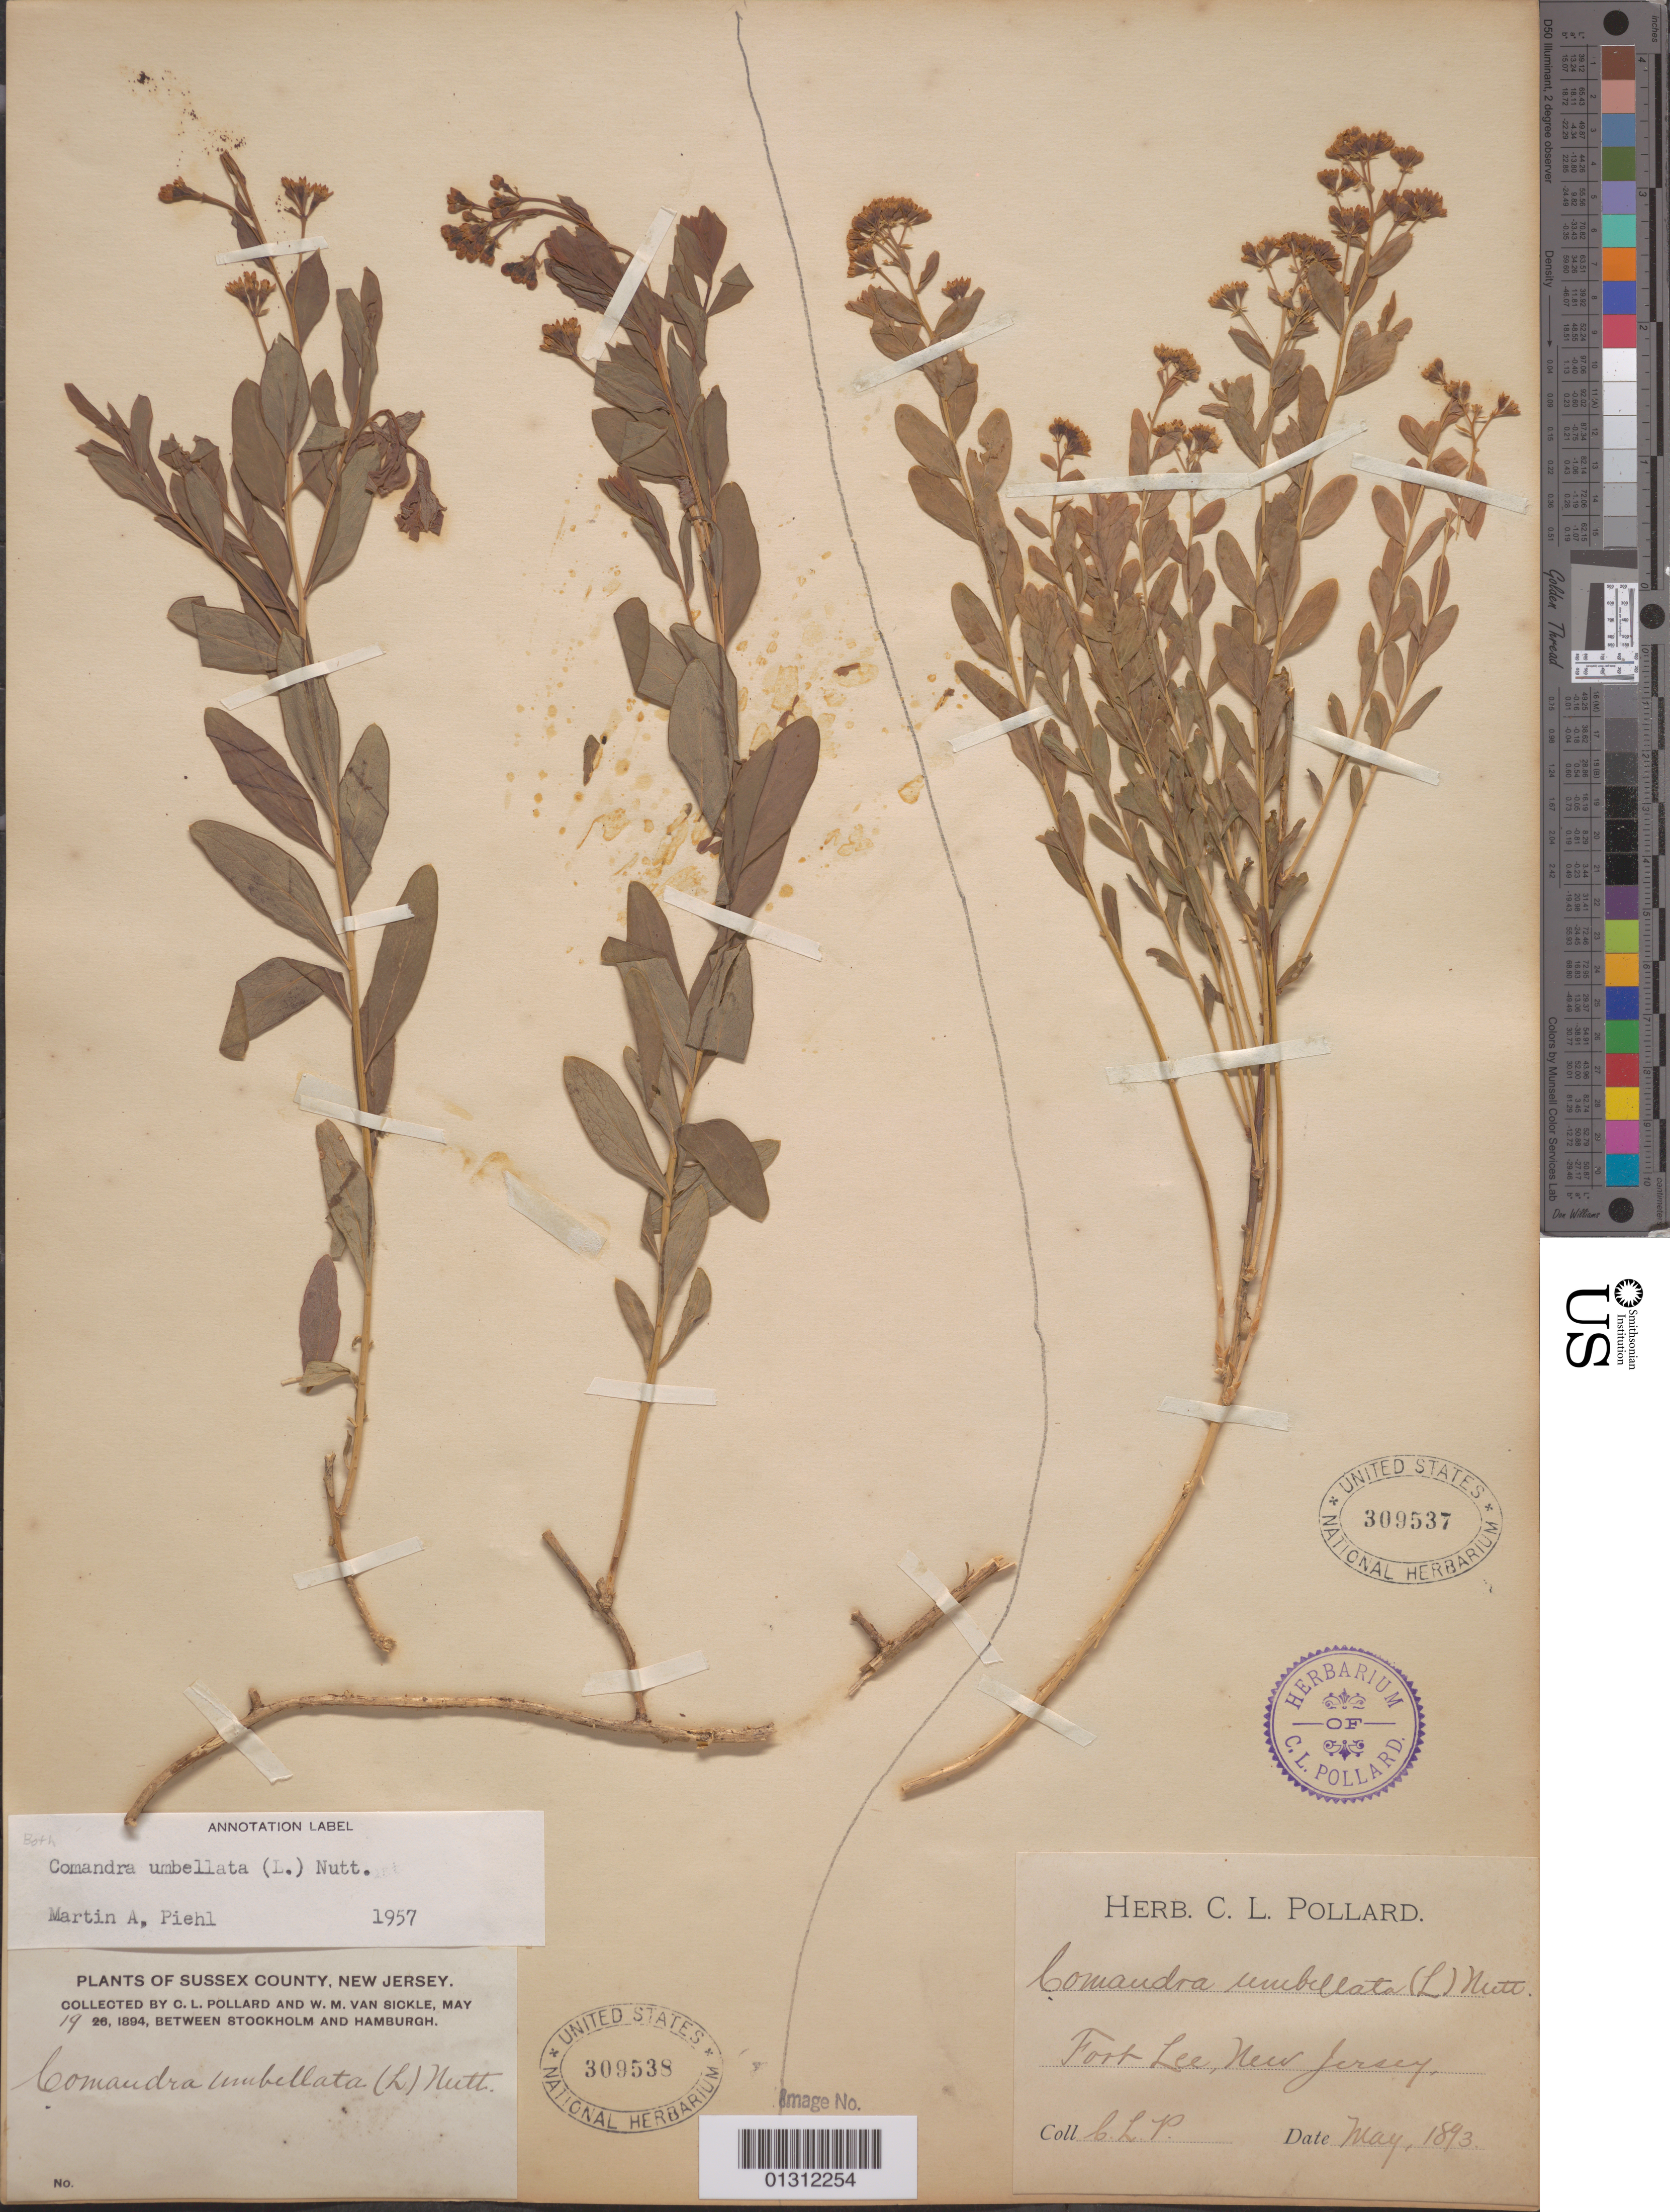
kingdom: Plantae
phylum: Tracheophyta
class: Magnoliopsida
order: Santalales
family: Comandraceae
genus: Comandra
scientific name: Comandra umbellata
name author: (L.) Nutt.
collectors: C. L. Pollard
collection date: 1893-05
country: United States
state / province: New Jersey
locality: Fort Lee.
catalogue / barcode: US 309537-2